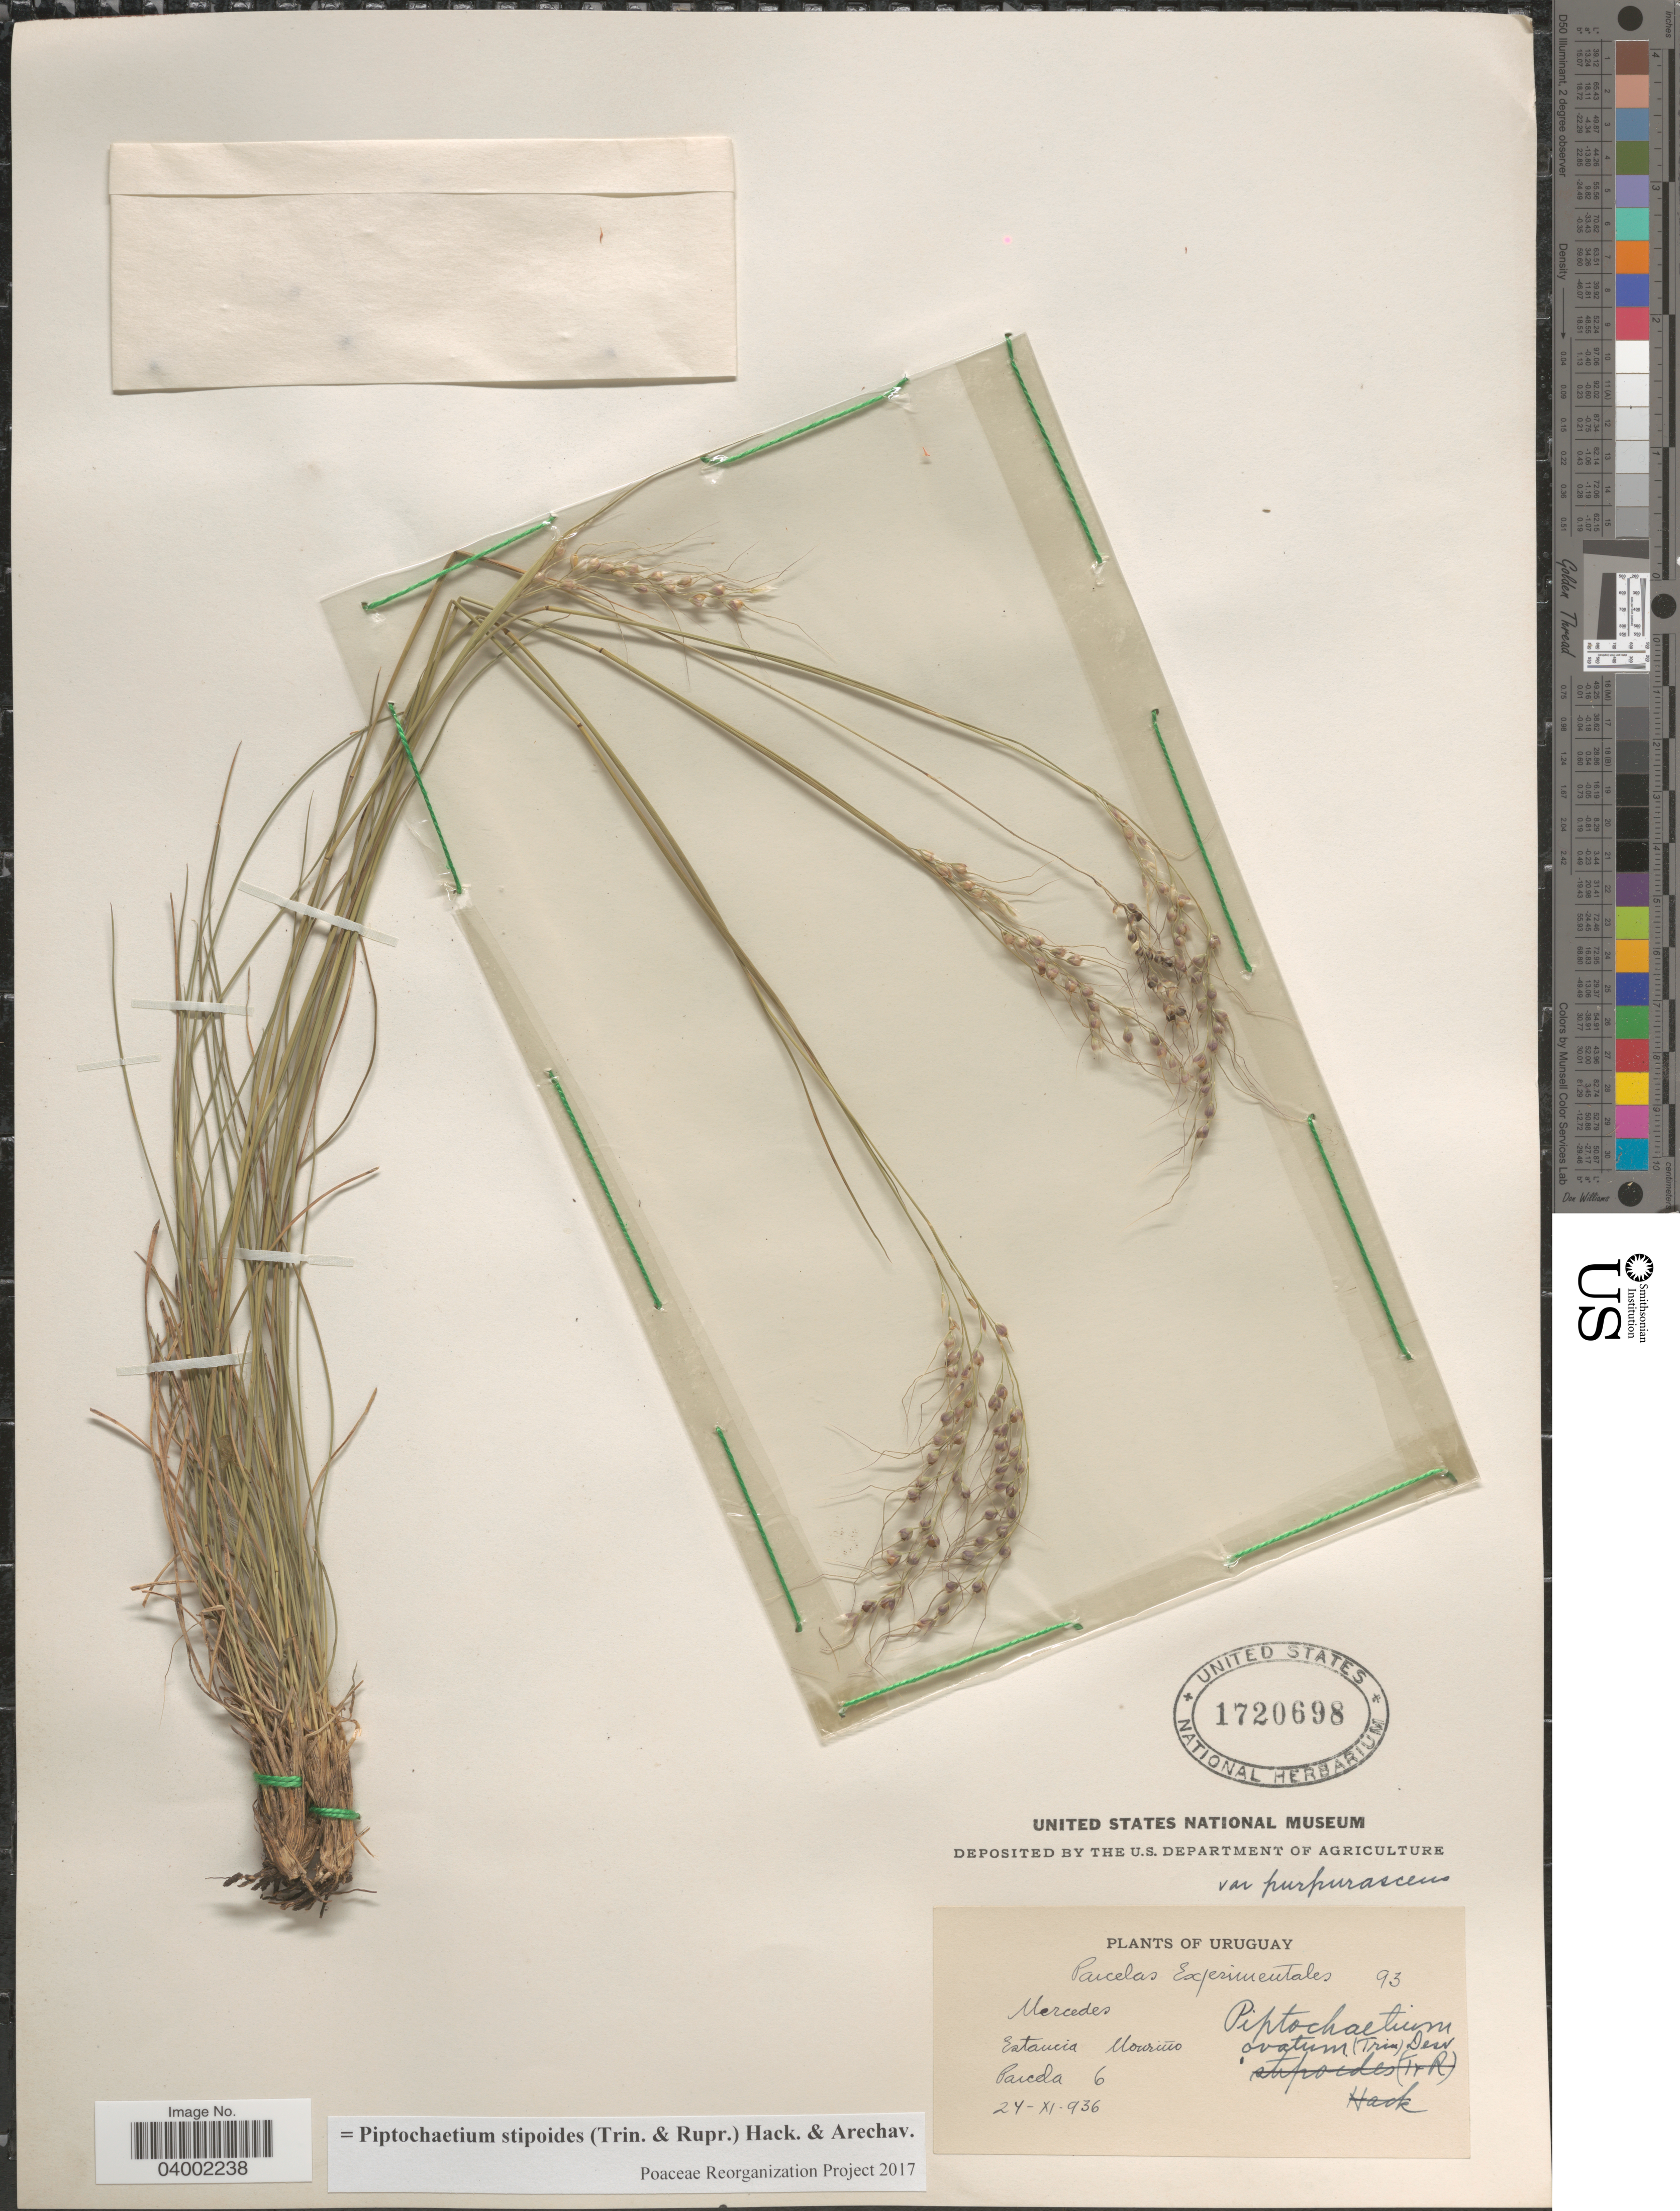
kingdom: Plantae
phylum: Tracheophyta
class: Liliopsida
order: Poales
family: Poaceae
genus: Piptochaetium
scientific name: Piptochaetium stipoides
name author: (Trin. & Rupr.) Hack. & Arechav.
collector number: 93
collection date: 1936-11-24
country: Uruguay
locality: Mercedes. Estancia Mouriño. Parcela 6.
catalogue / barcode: US 1720698